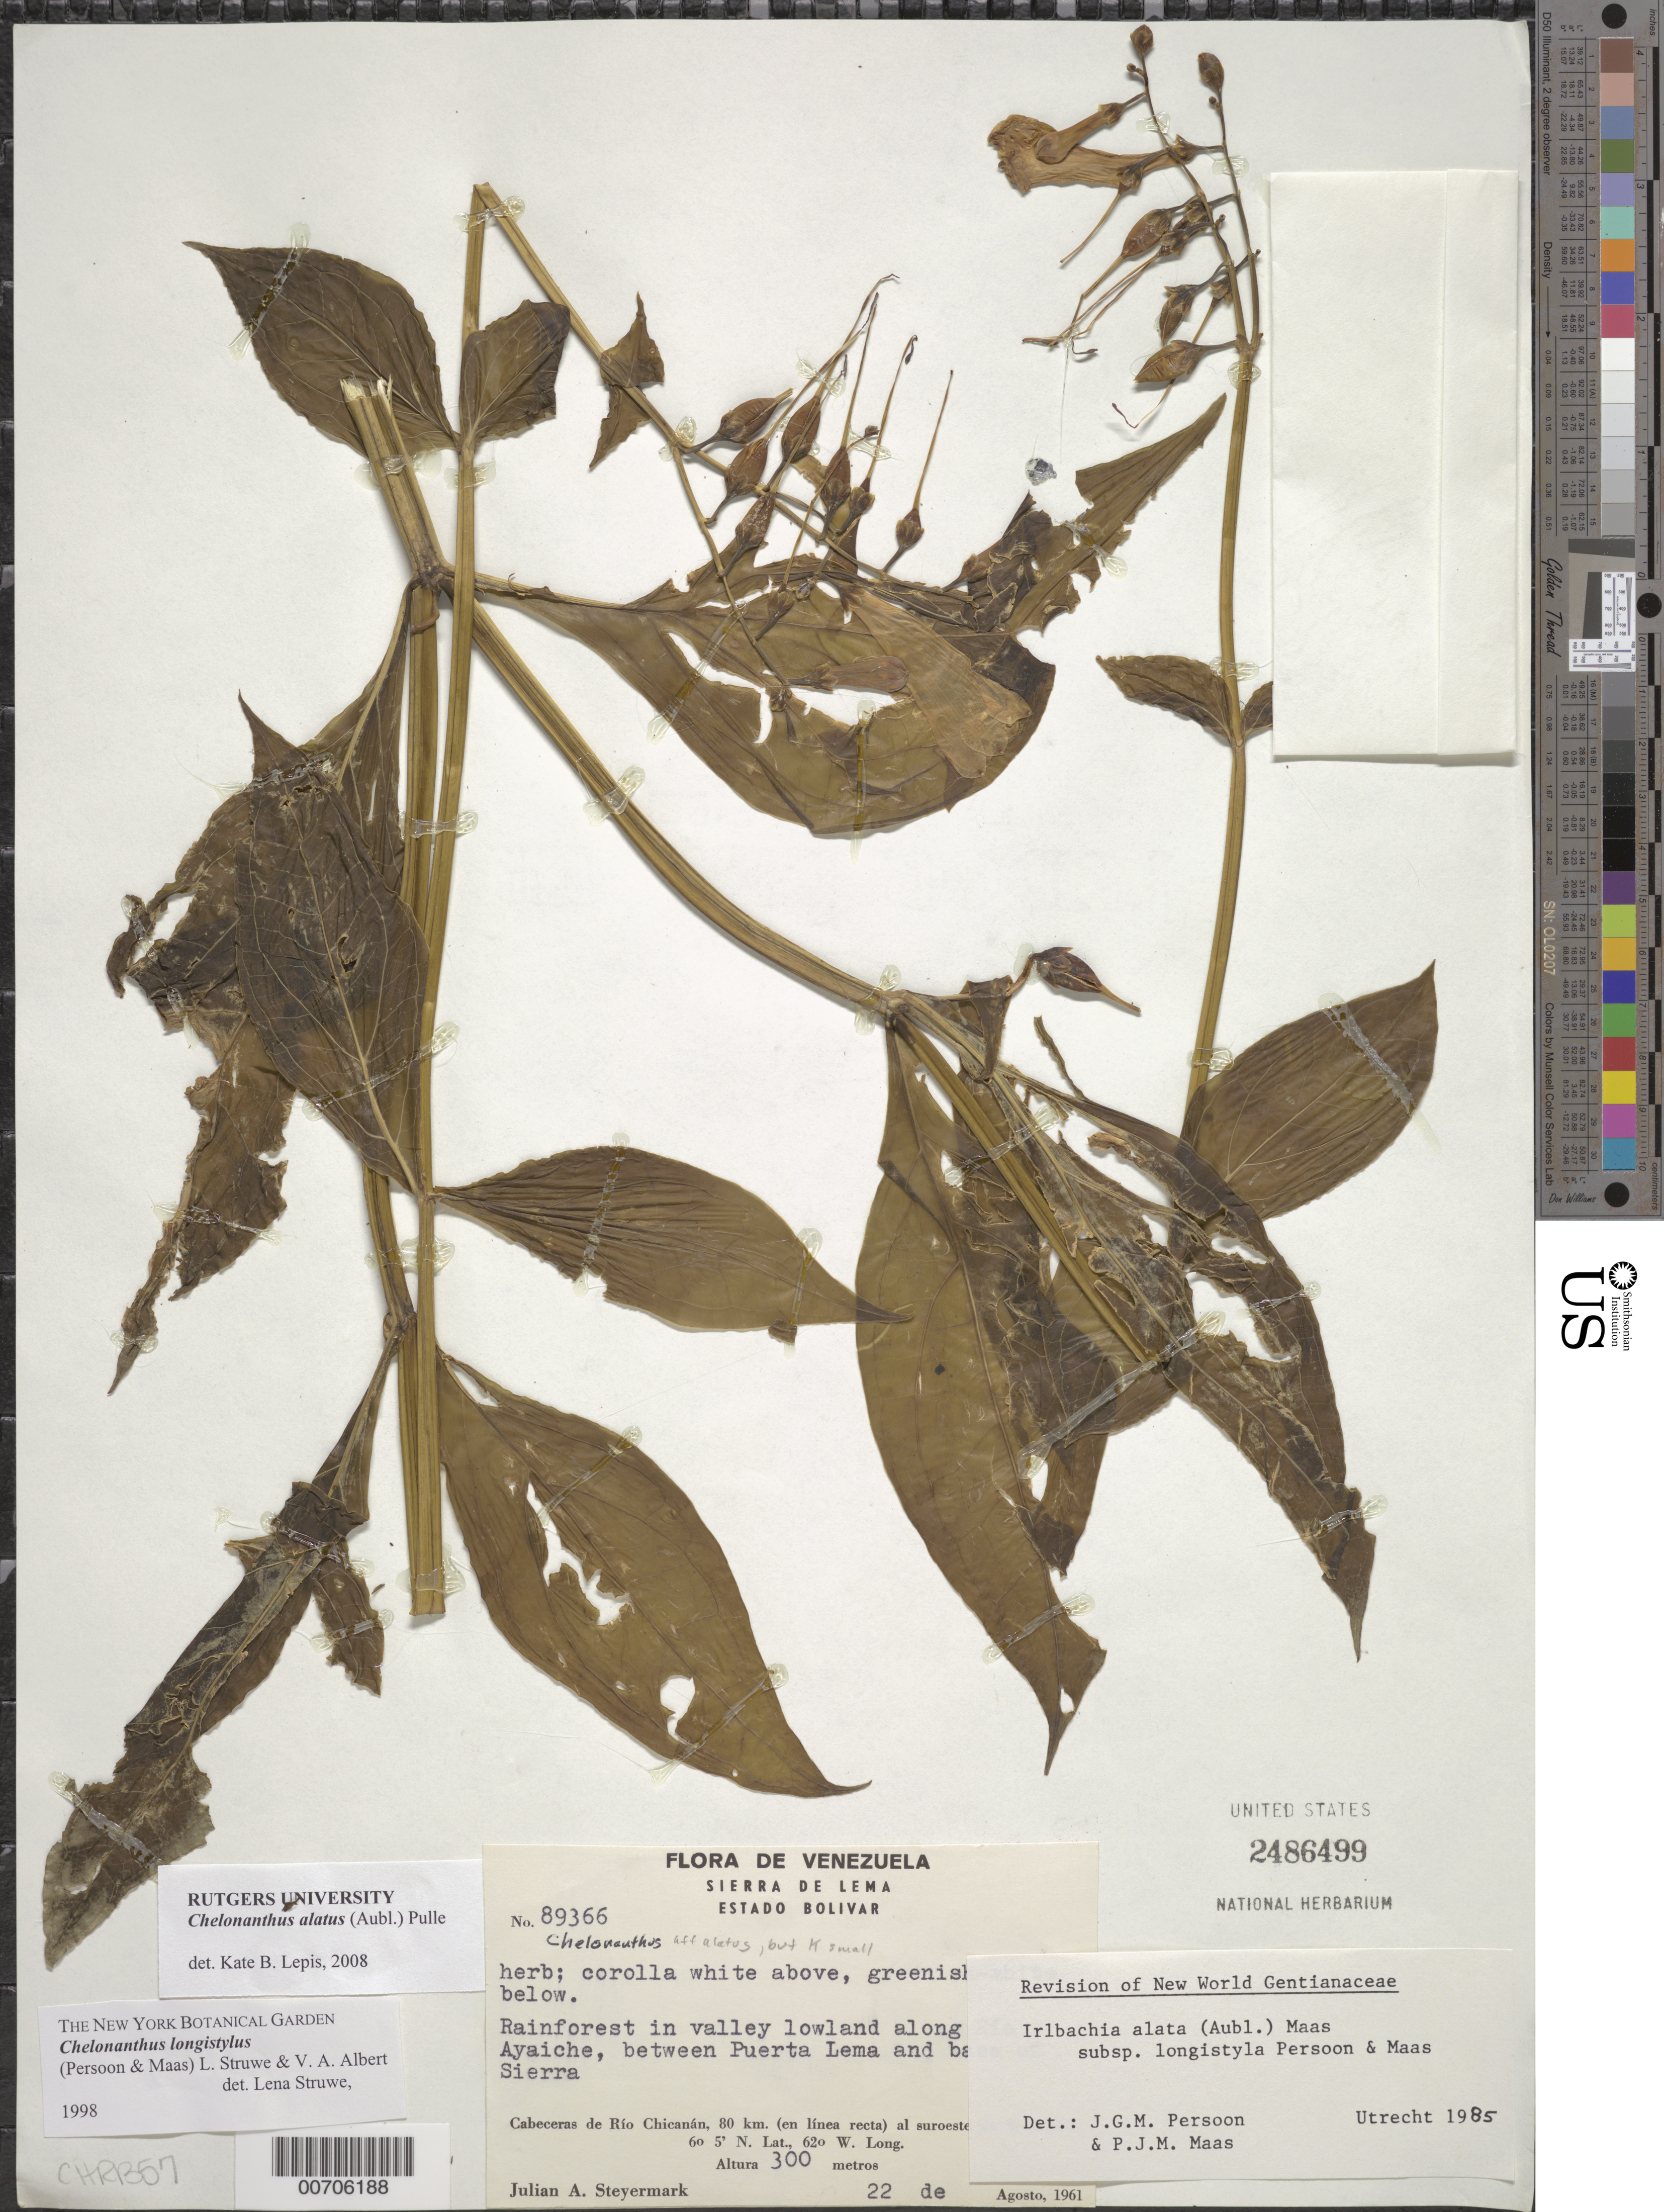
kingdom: Plantae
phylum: Tracheophyta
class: Magnoliopsida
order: Gentianales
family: Gentianaceae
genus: Chelonanthus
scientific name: Chelonanthus alatus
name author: (Aubl.) Pulle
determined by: Lepis, Kate B.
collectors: J. Steyermark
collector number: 89366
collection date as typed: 22-Aug-61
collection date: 1961-08-22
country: Venezuela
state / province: Bolívar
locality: Sierra de Lema; Cabaceras de Río Chicanan, 80 km (in a straight line) to southwest of El Dorado, between Río Chicanan and Río Ayaiche, between Puerta Lema and base of Sierra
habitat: Rainforest in valley lowland along river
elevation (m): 300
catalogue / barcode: US 2486499